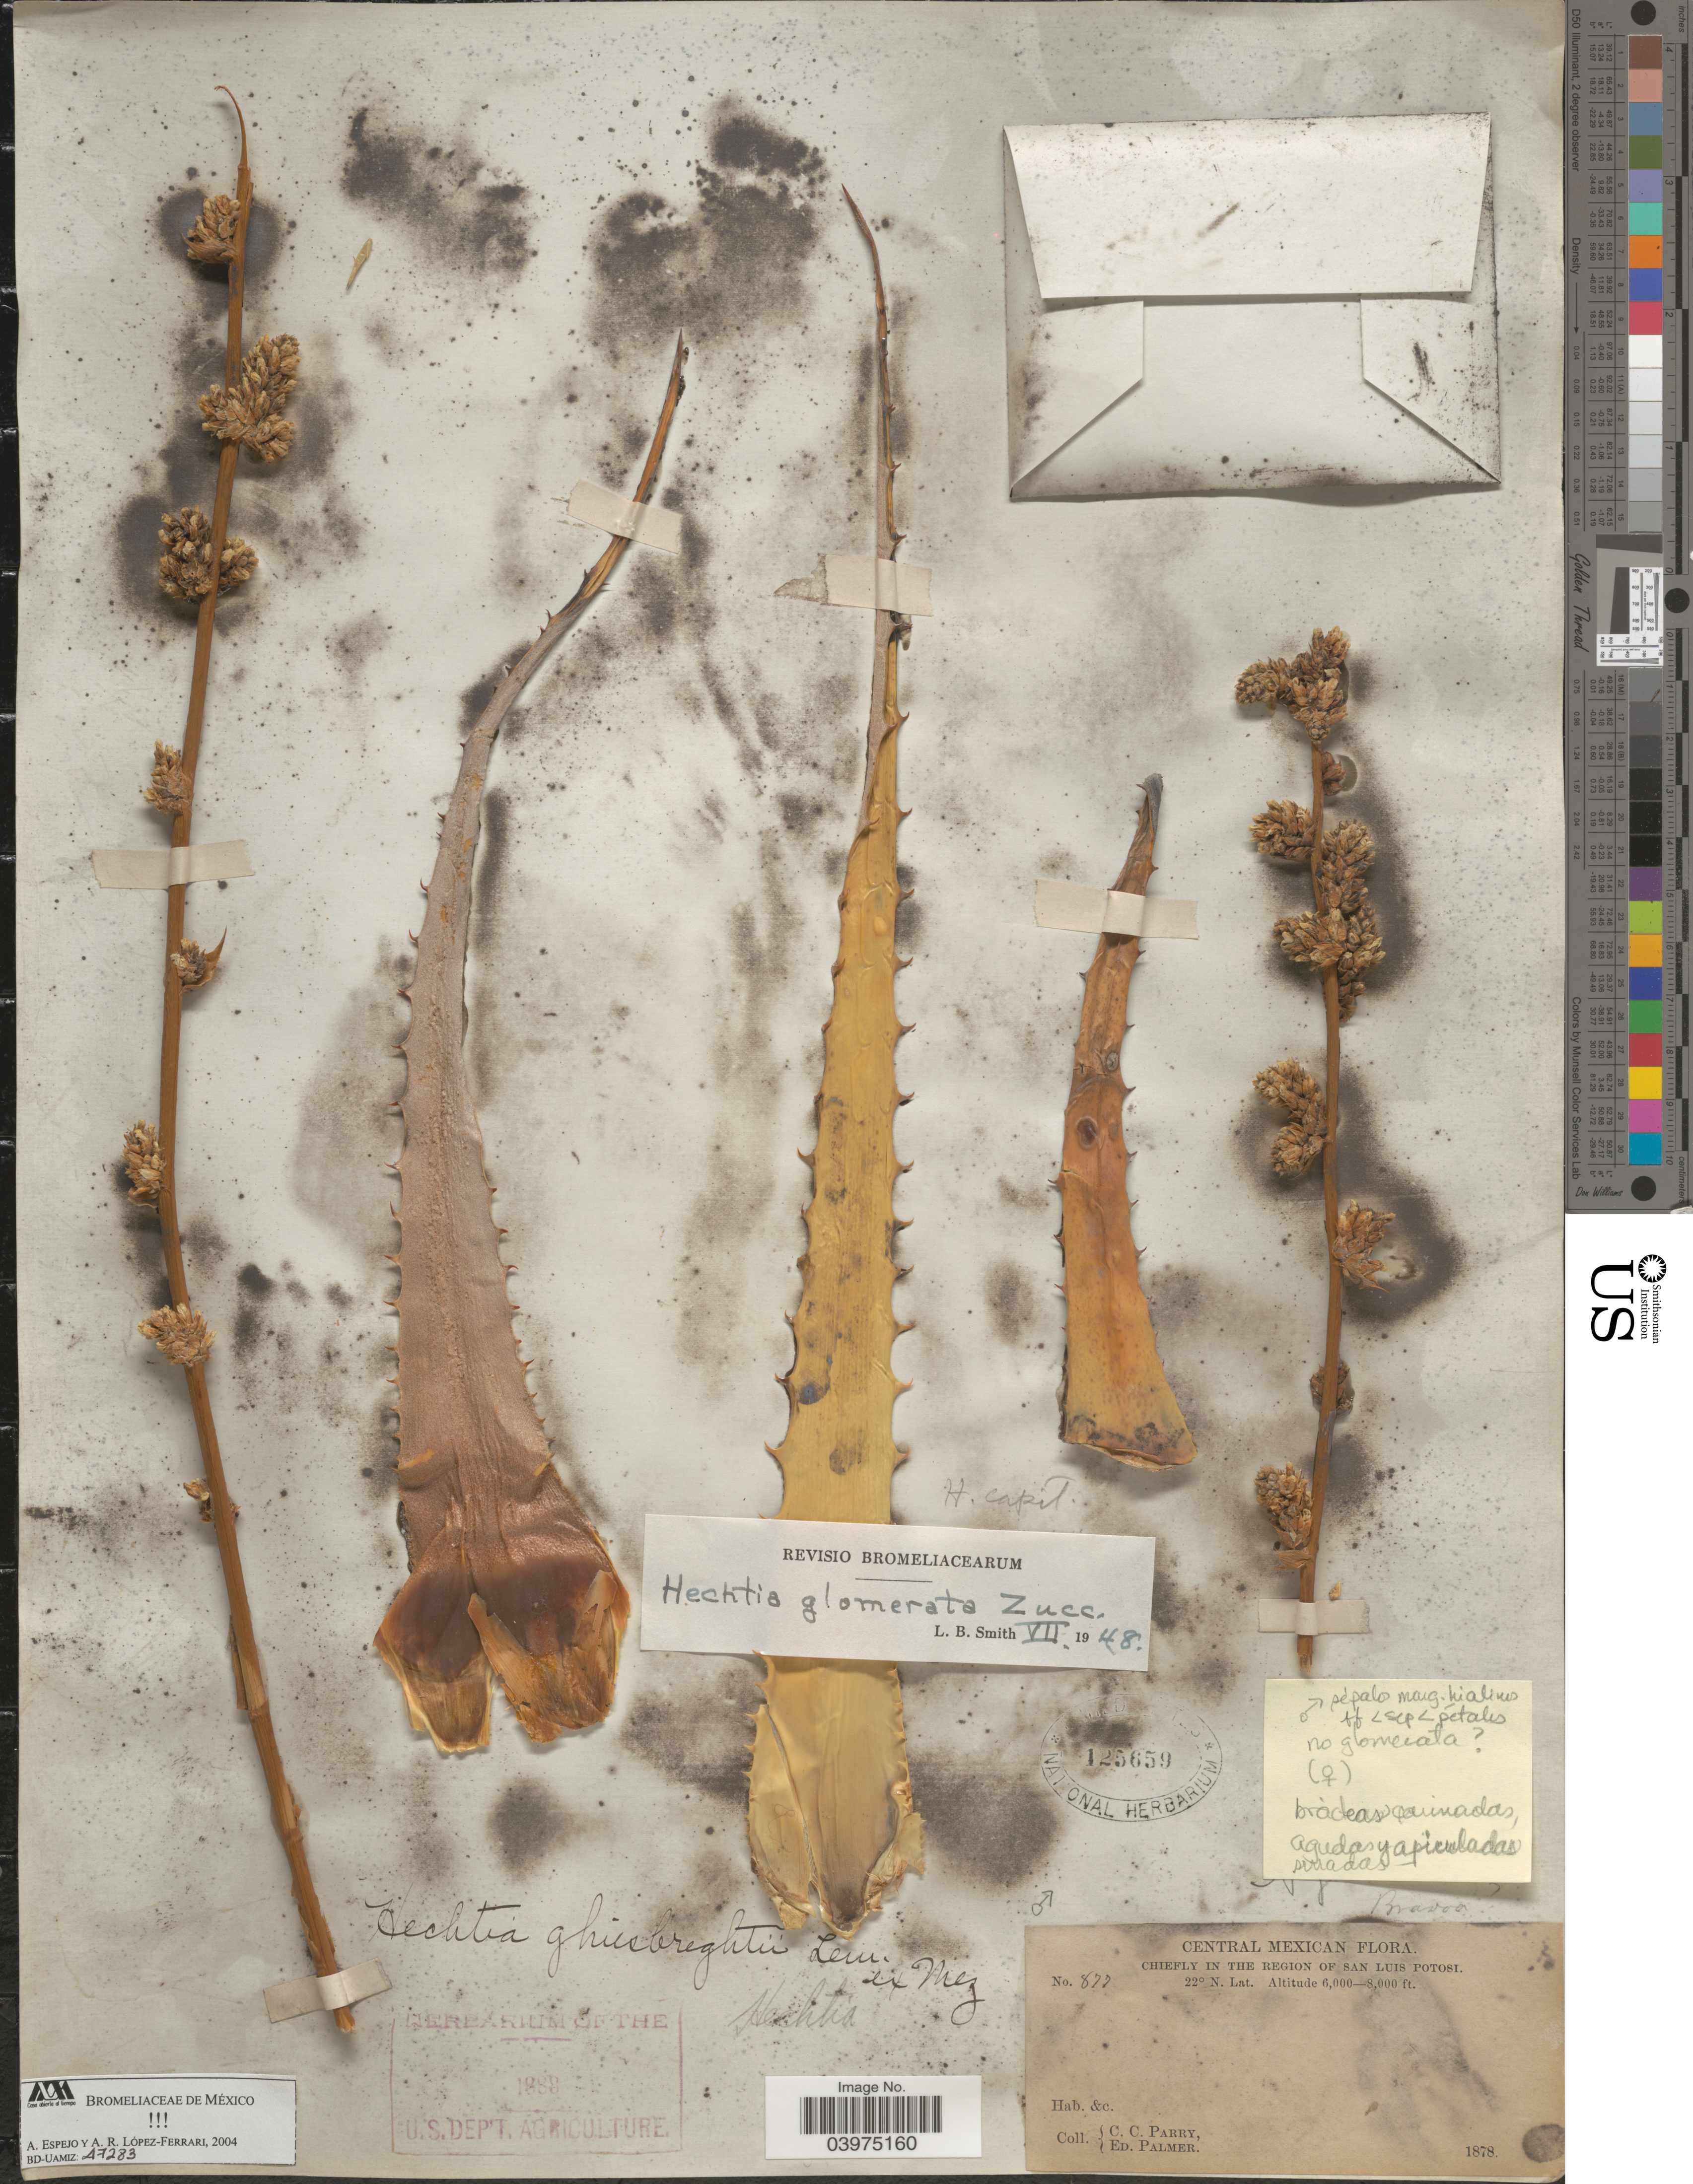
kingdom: Plantae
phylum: Tracheophyta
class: Liliopsida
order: Poales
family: Bromeliaceae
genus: Hechtia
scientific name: Hechtia glomerata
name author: Zucc.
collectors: C. C. Parry & E. Palmer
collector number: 877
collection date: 1878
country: Mexico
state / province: San Luis Potosí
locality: Central Mexican. Chiefly in the region of San Luis Potosi.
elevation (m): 1829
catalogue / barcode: US 125659